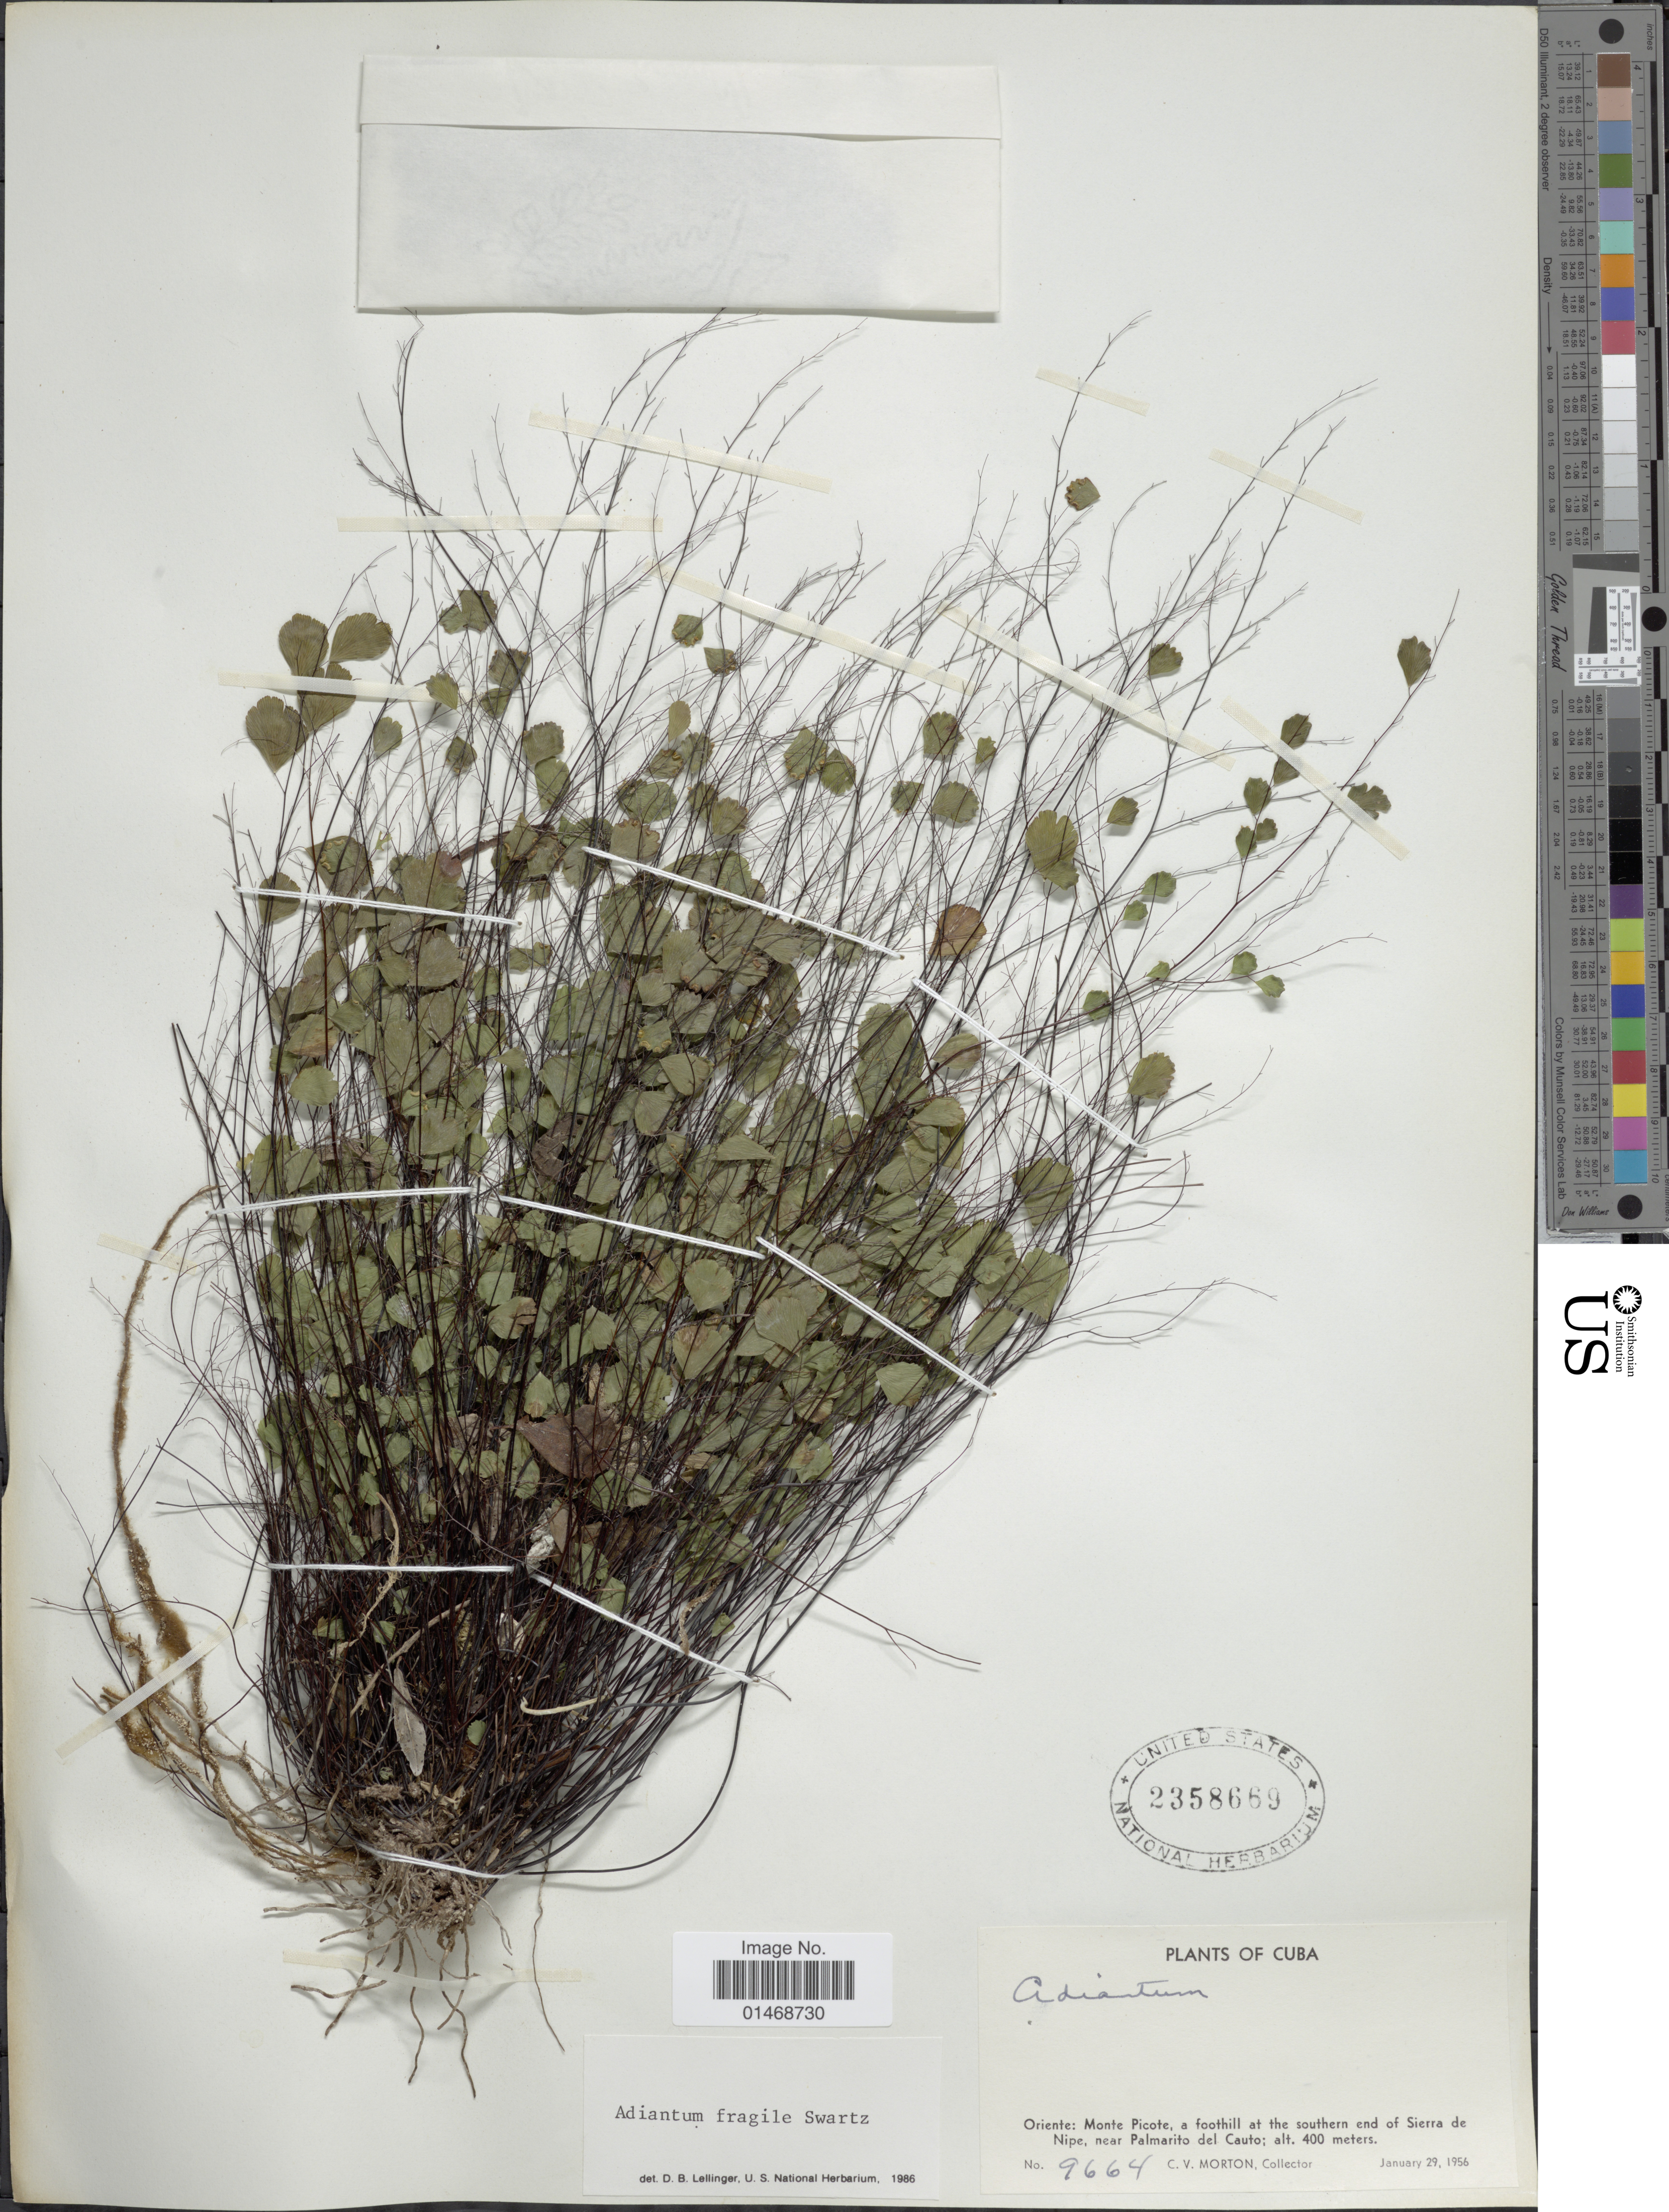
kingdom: Plantae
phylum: Tracheophyta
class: Polypodiopsida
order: Polypodiales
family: Pteridaceae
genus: Adiantum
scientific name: Adiantum fragile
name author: Sw.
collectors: C. V. Morton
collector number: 9664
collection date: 1956-01-29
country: Cuba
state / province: Oriente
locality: Monte Picote, a foothill at the southern end of Sierra de Nipe, near Palmarito del Cauto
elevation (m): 400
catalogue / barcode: US 2358669